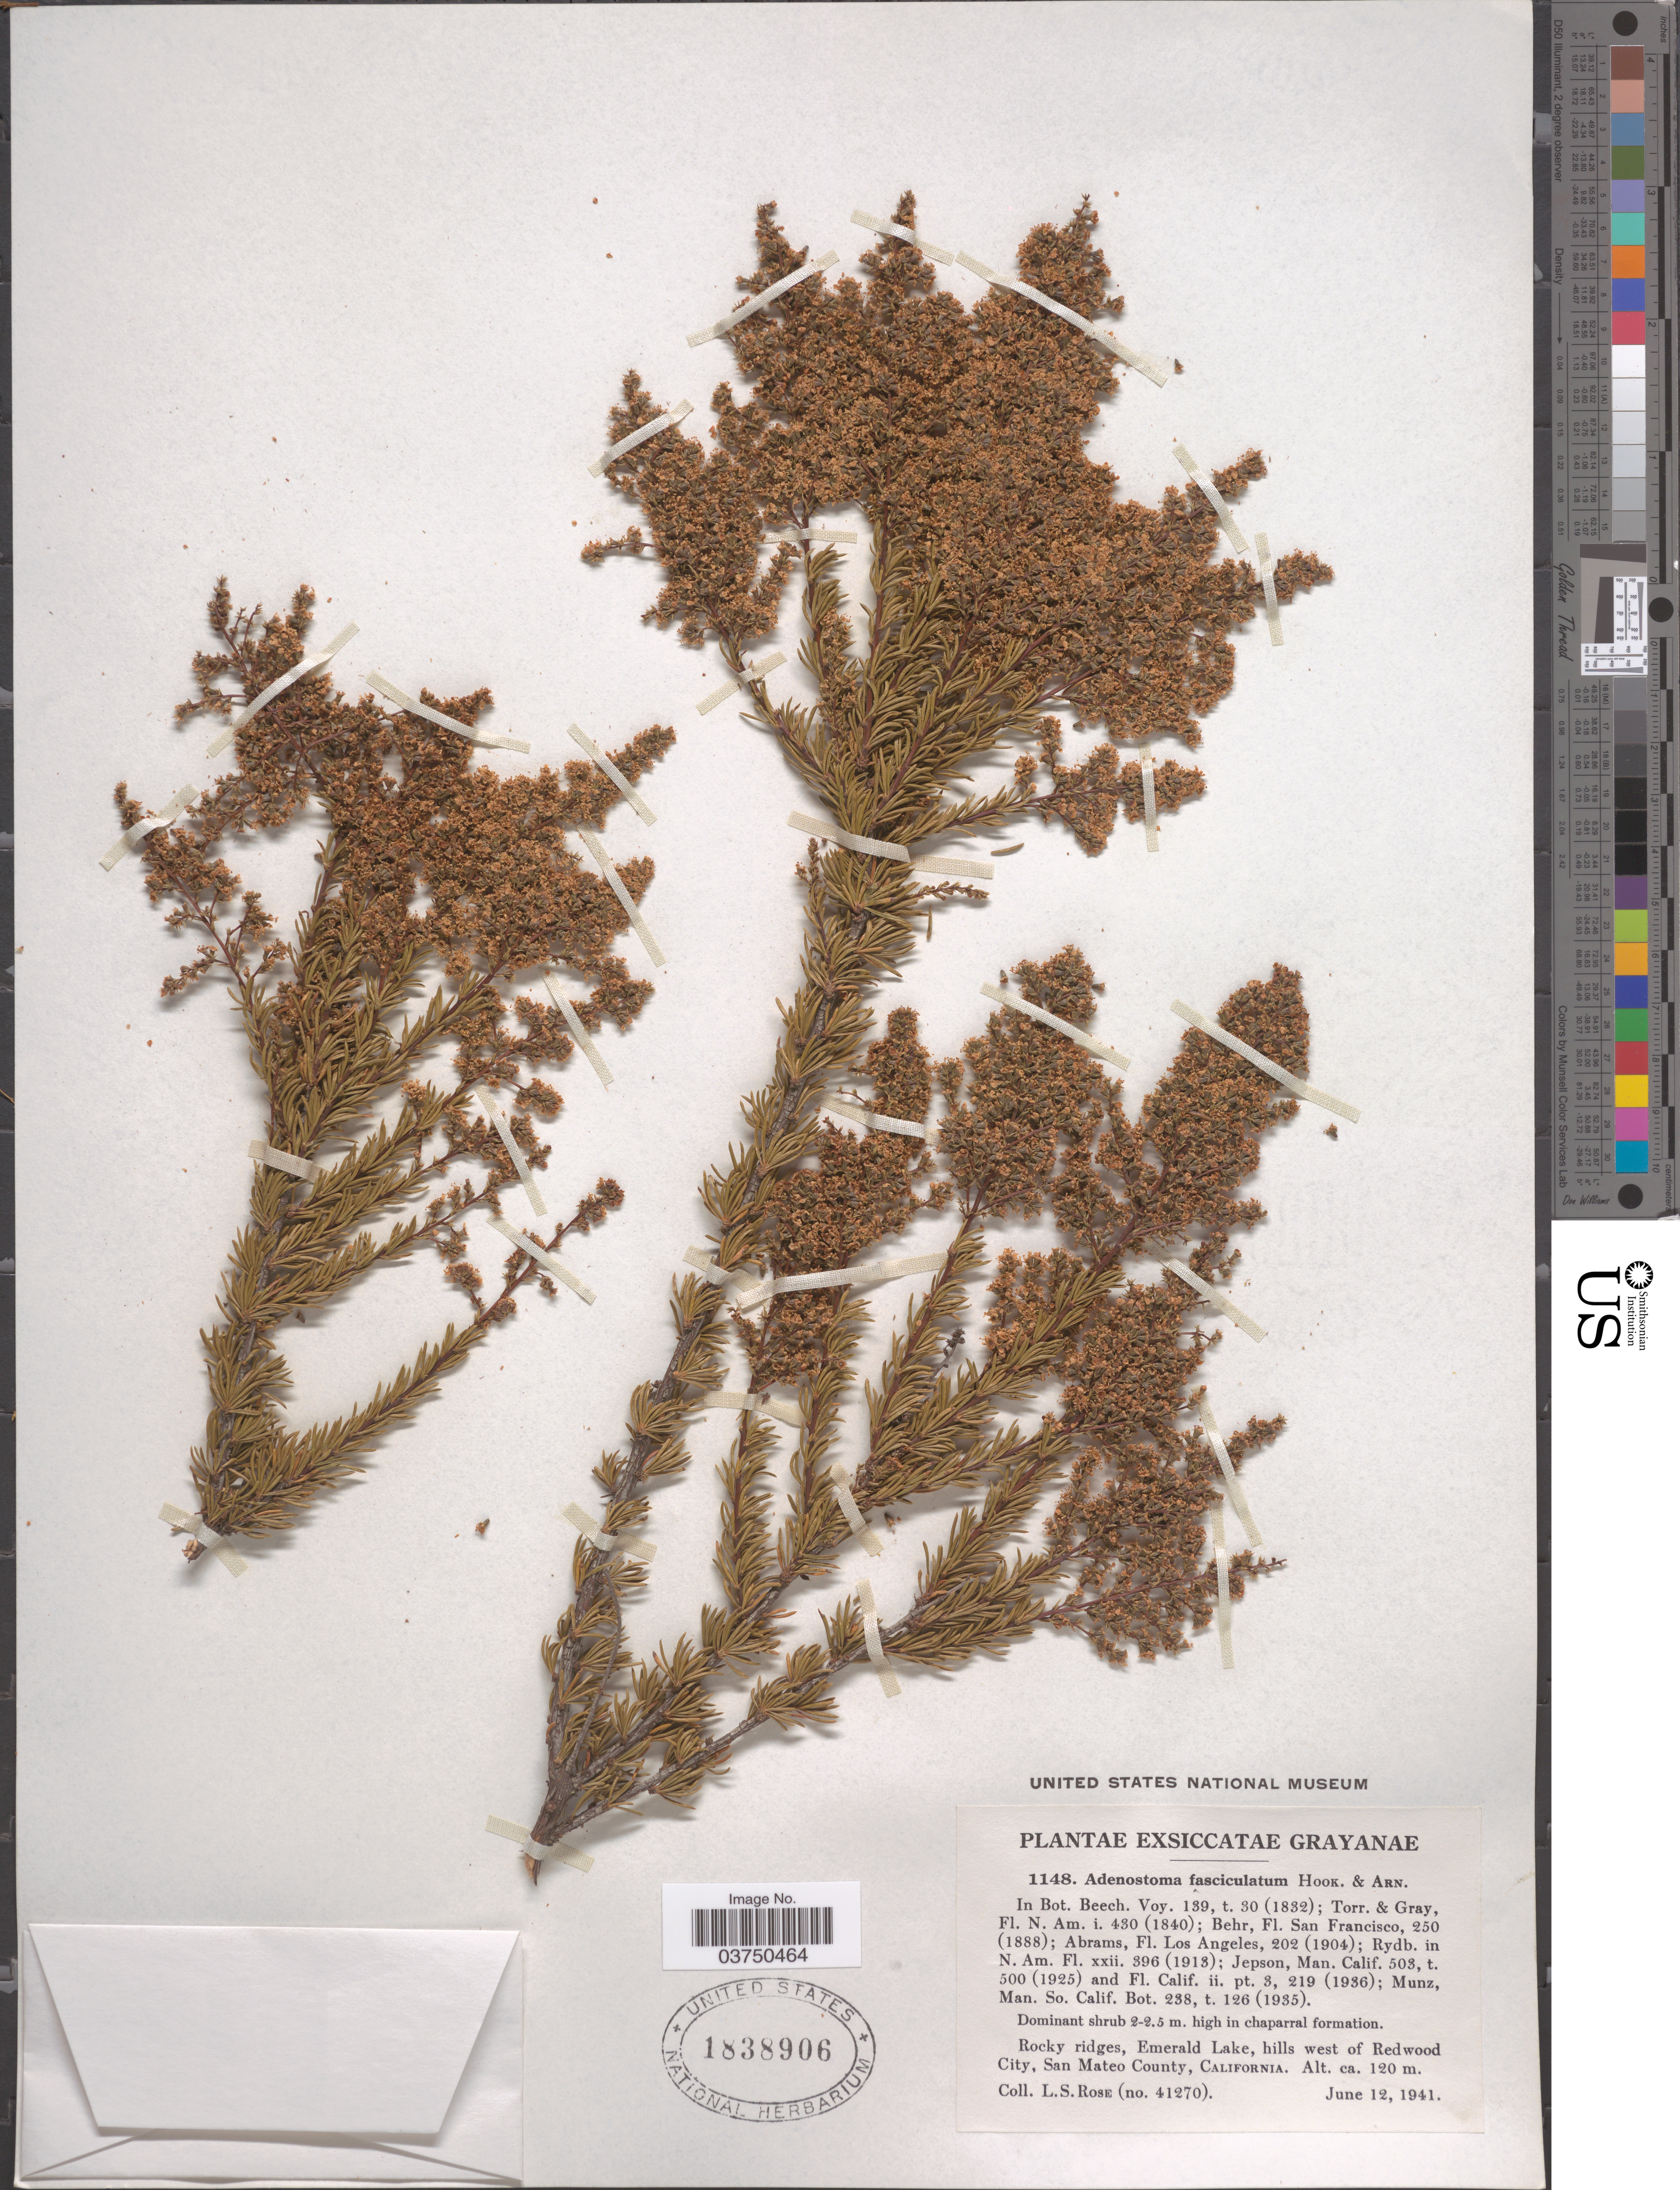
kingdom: Plantae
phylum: Tracheophyta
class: Magnoliopsida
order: Rosales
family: Rosaceae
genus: Adenostoma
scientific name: Adenostoma fasciculatum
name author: Hook. & Arn.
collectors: L. S. Rose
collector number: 41270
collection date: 1941-06-12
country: United States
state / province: California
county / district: San Mateo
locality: Rocky ridges, Emerald Lake, hills west of Redwood City, San Mateo County.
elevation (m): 120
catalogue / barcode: US 1838906